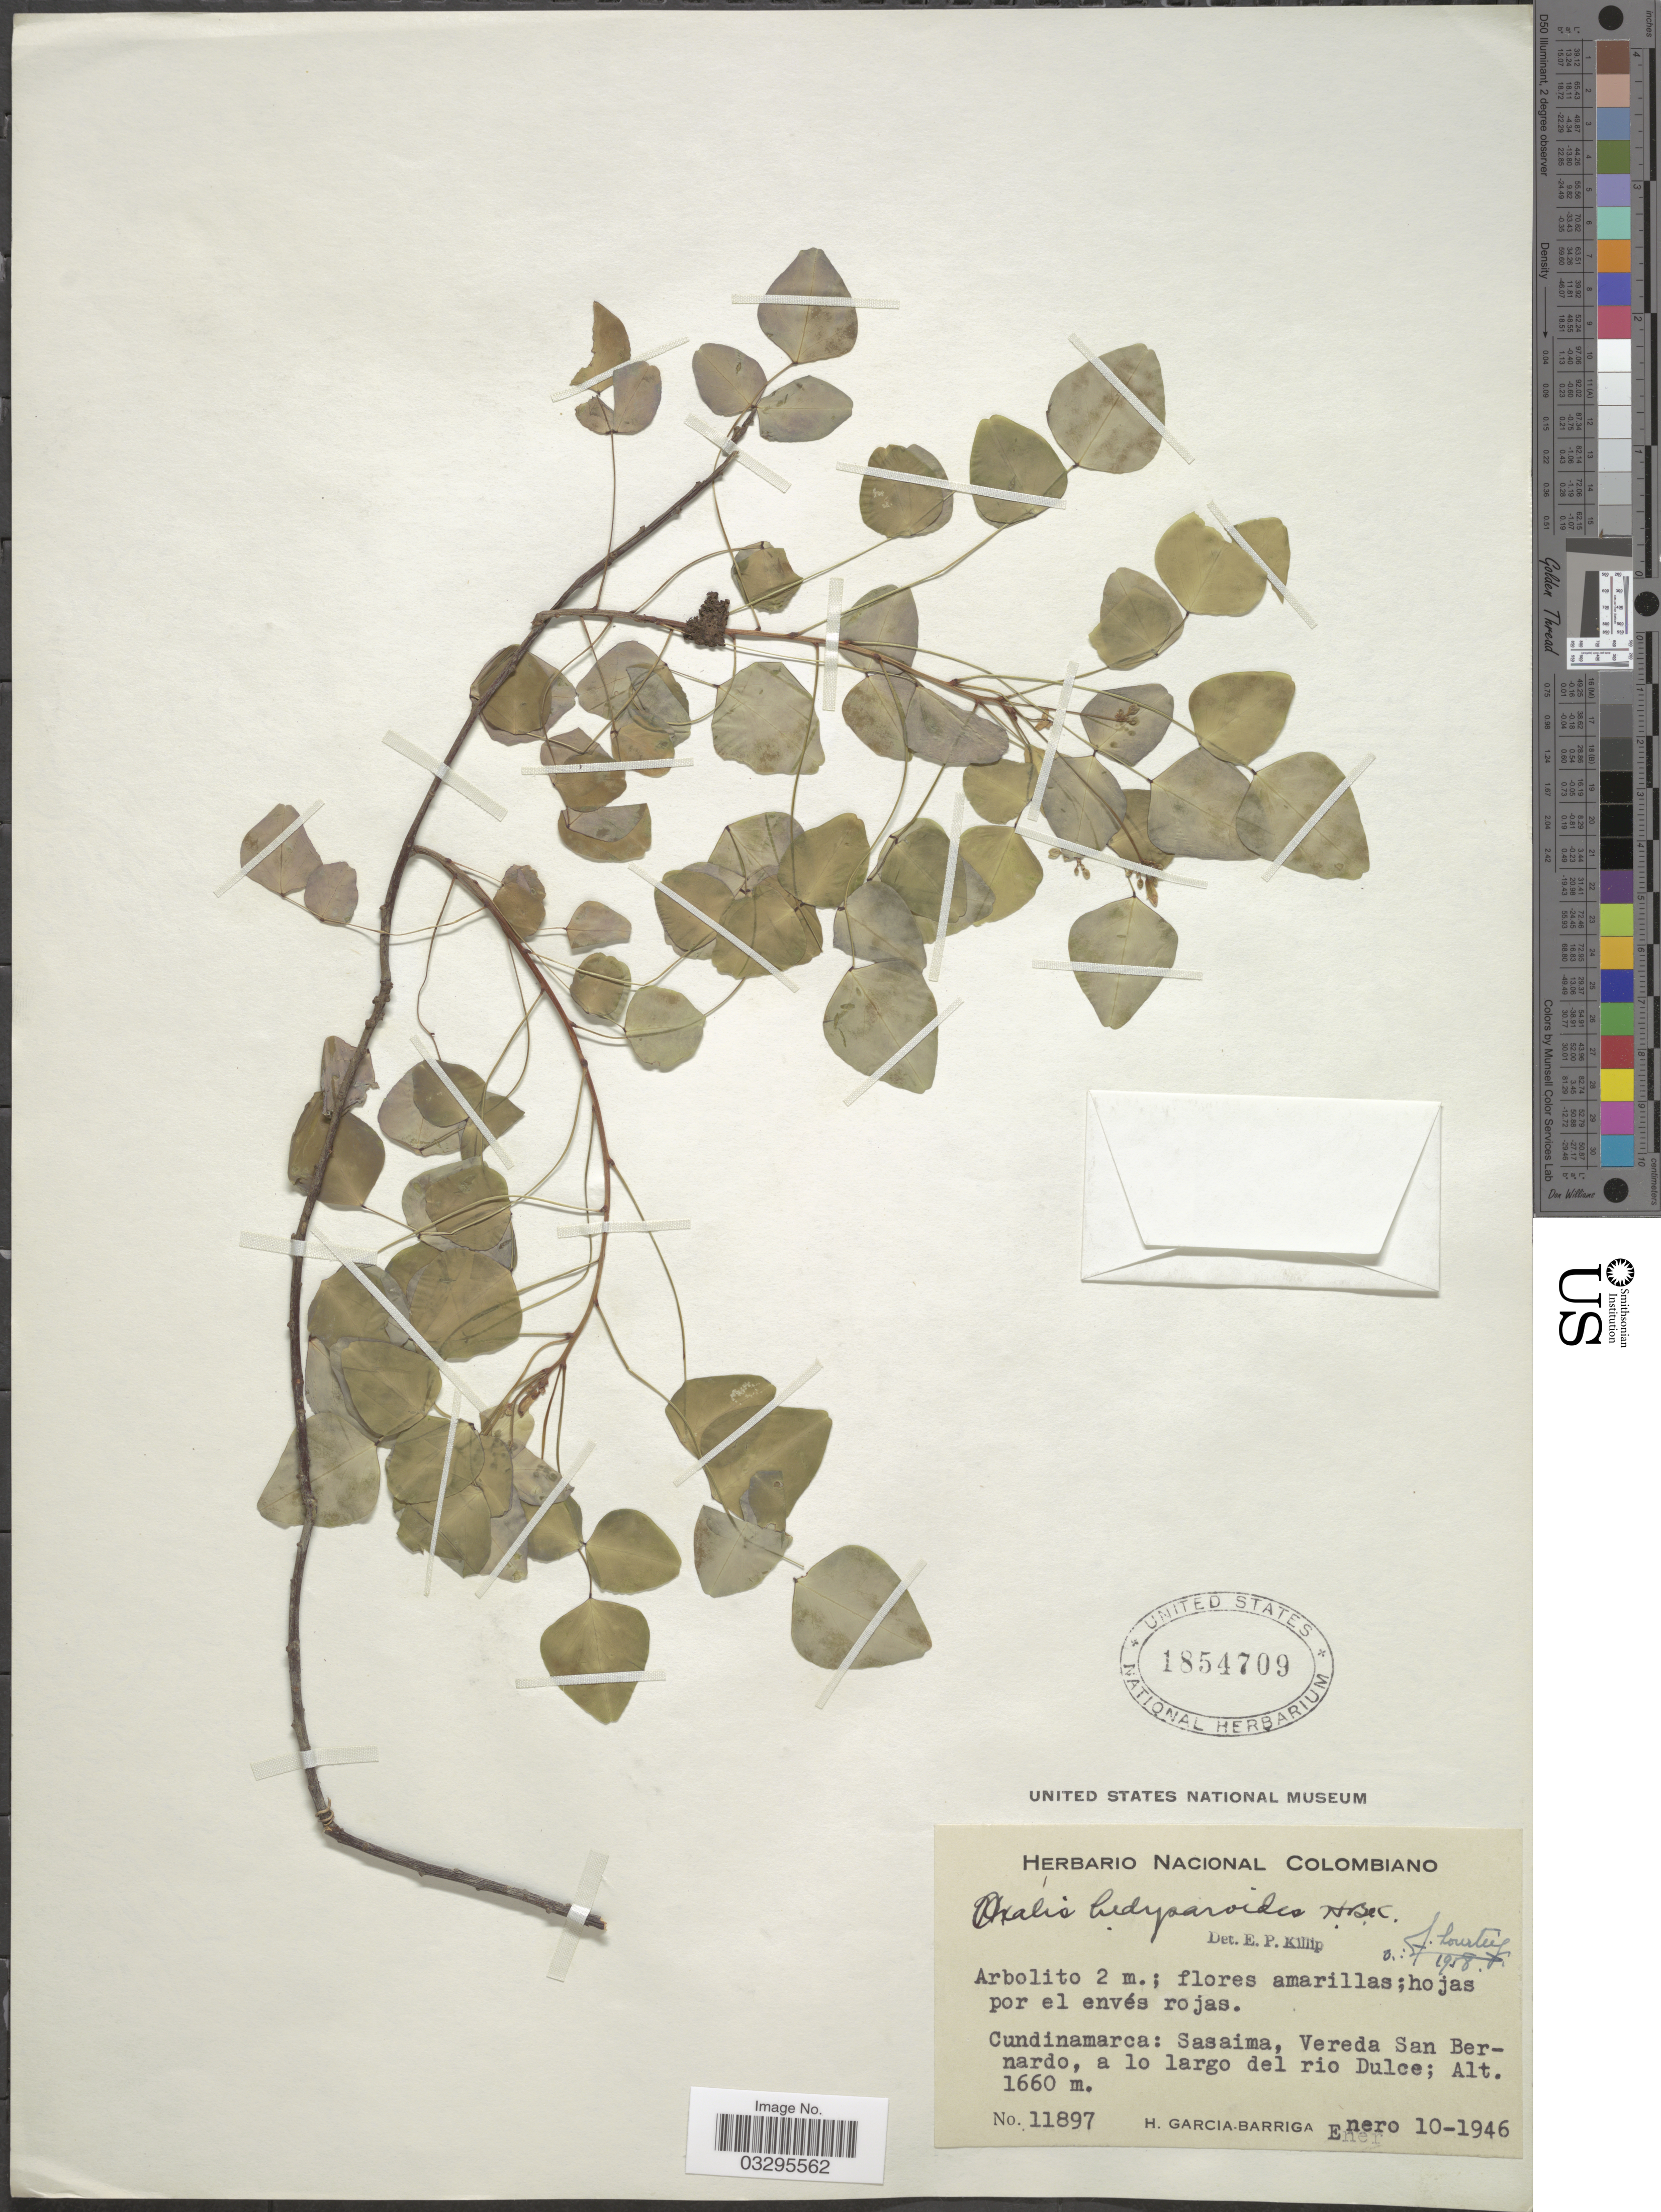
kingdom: Plantae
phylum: Tracheophyta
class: Magnoliopsida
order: Oxalidales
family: Oxalidaceae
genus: Oxalis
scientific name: Oxalis hedysaroides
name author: Kunth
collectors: H. García Barriga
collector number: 11897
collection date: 1946-01-10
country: Colombia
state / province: Cundinamarca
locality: Sasaima, Vereda San Bernardo, a lo largo del rio Dulce.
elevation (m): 1660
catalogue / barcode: US 1854709